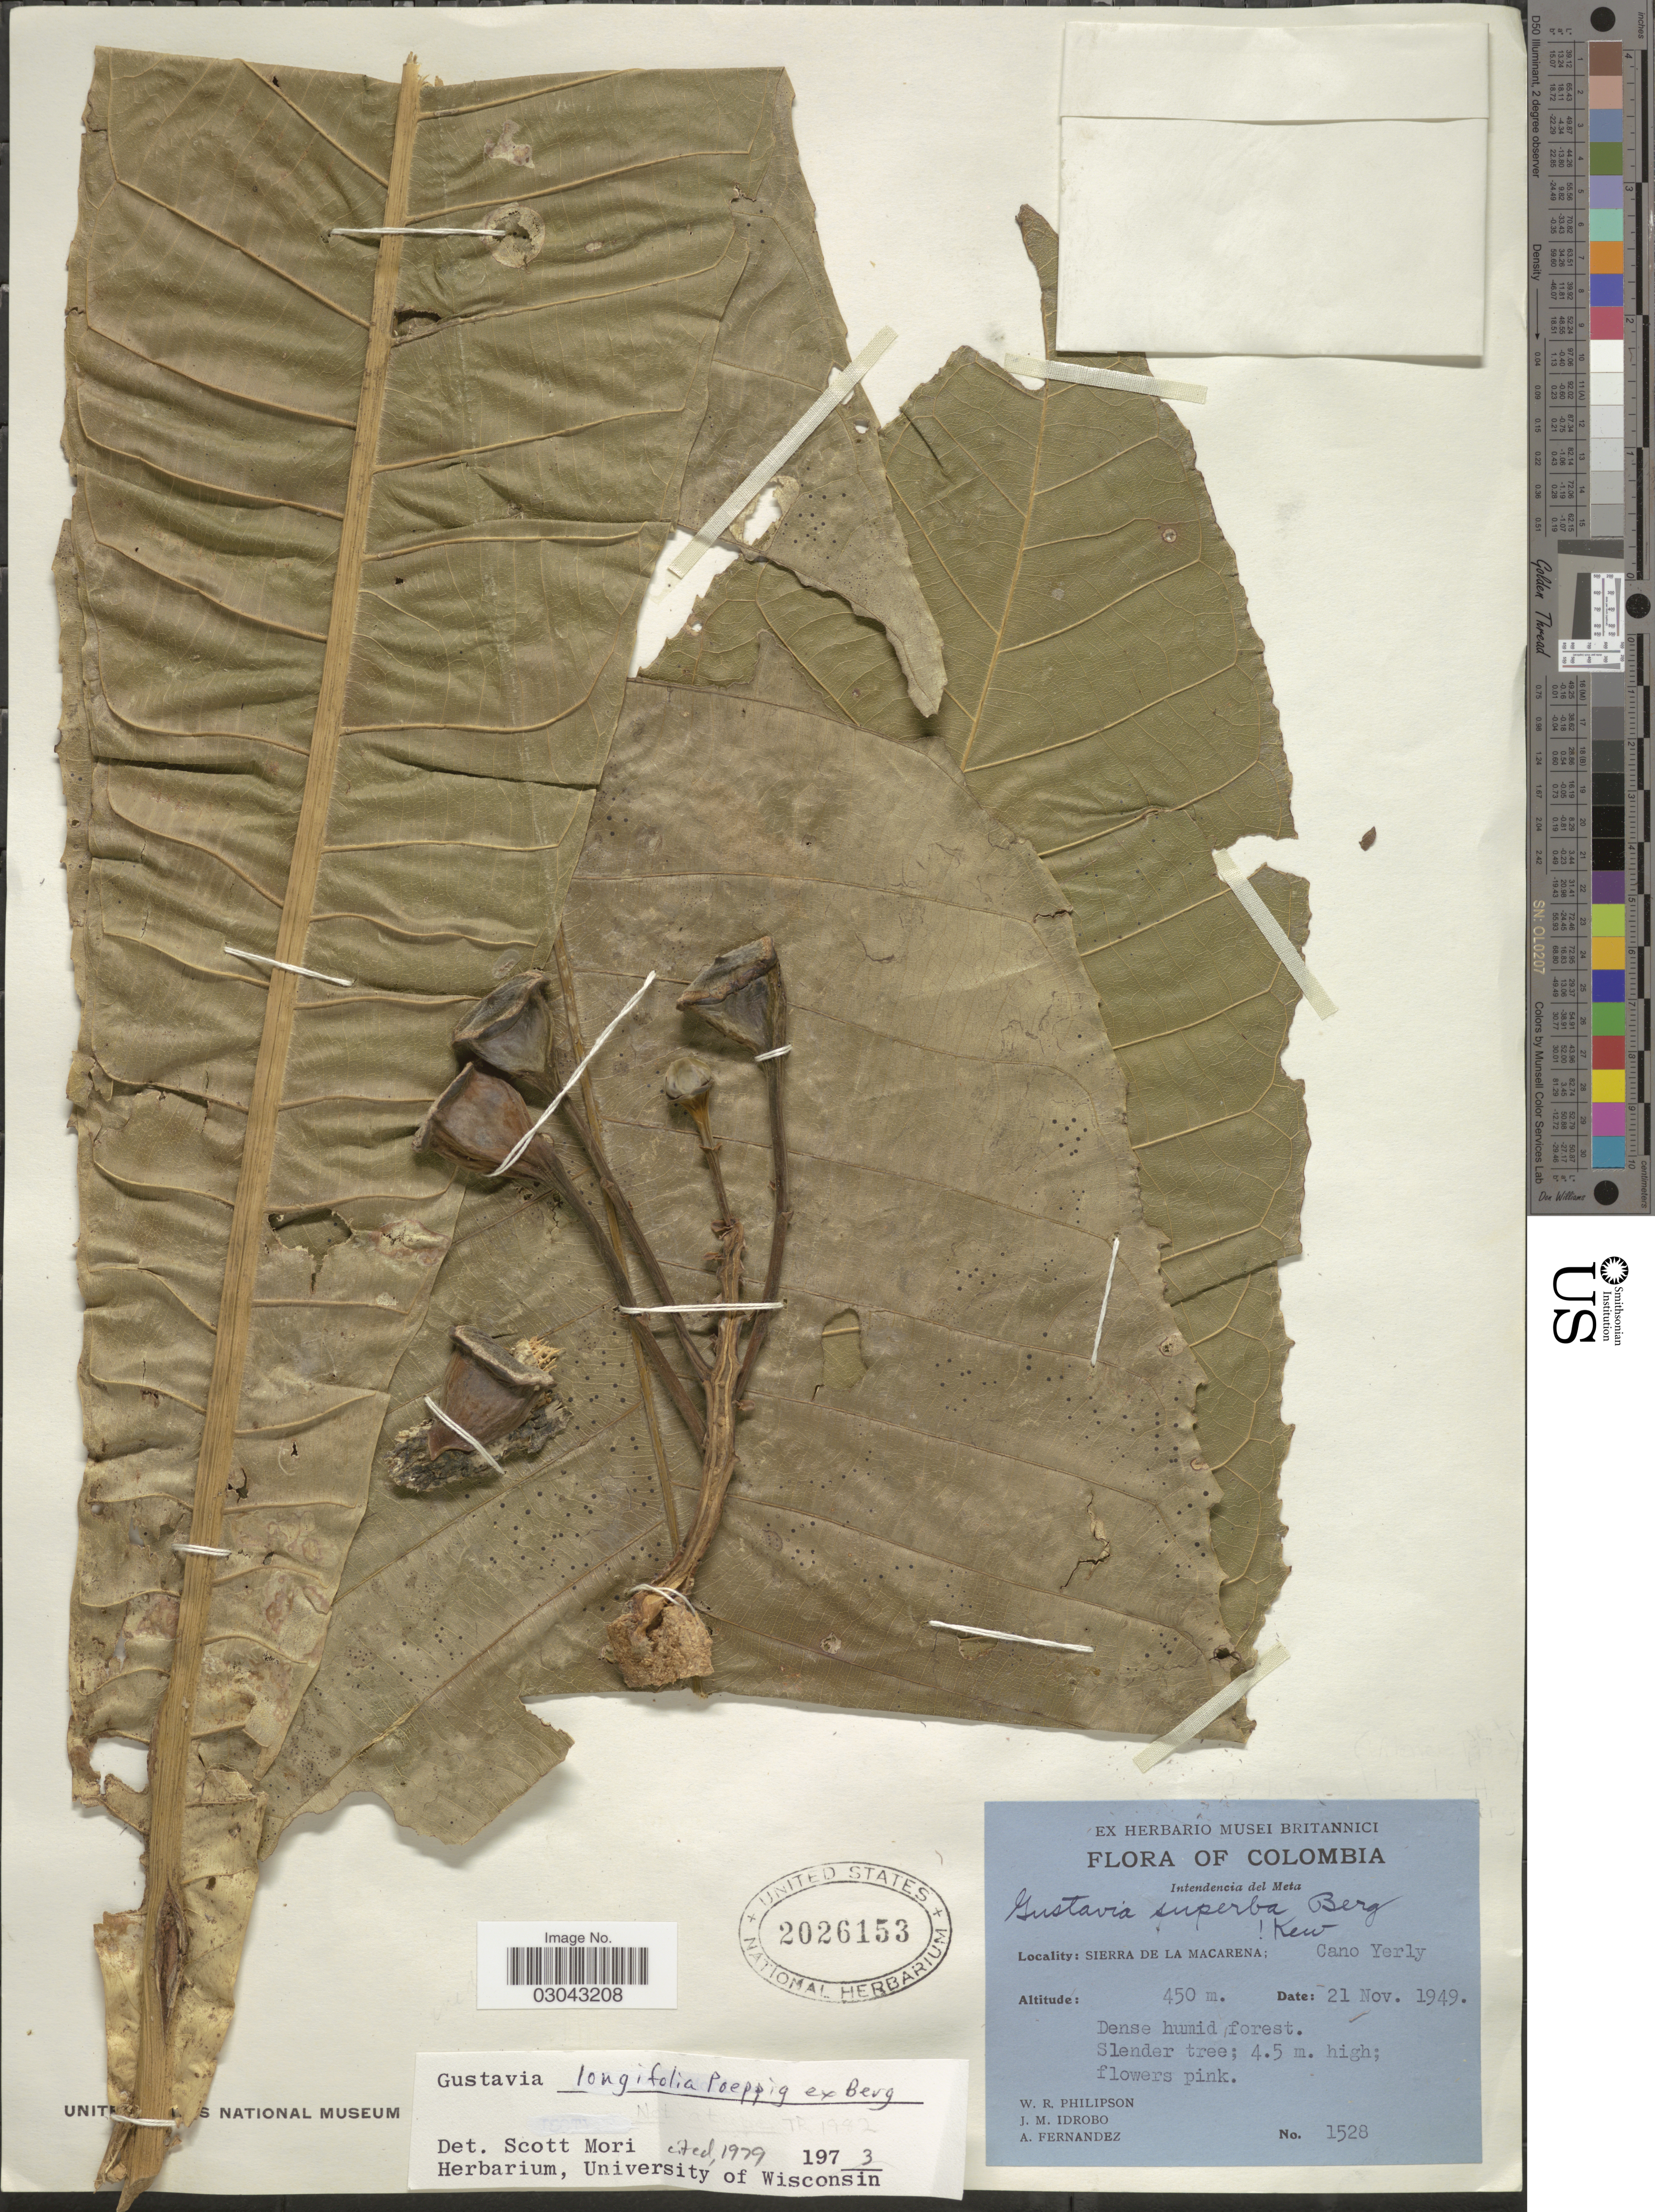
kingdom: Plantae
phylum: Tracheophyta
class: Magnoliopsida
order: Ericales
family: Lecythidaceae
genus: Gustavia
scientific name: Gustavia longifolia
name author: Poepp. ex O. Berg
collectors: W. R. Philipson, J. M. Idrobo & A. Fernandez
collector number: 1528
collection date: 1949-11-21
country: Colombia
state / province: Meta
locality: Sierra de la Macarena: Cano Yerly.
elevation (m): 450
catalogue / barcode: US 2026153